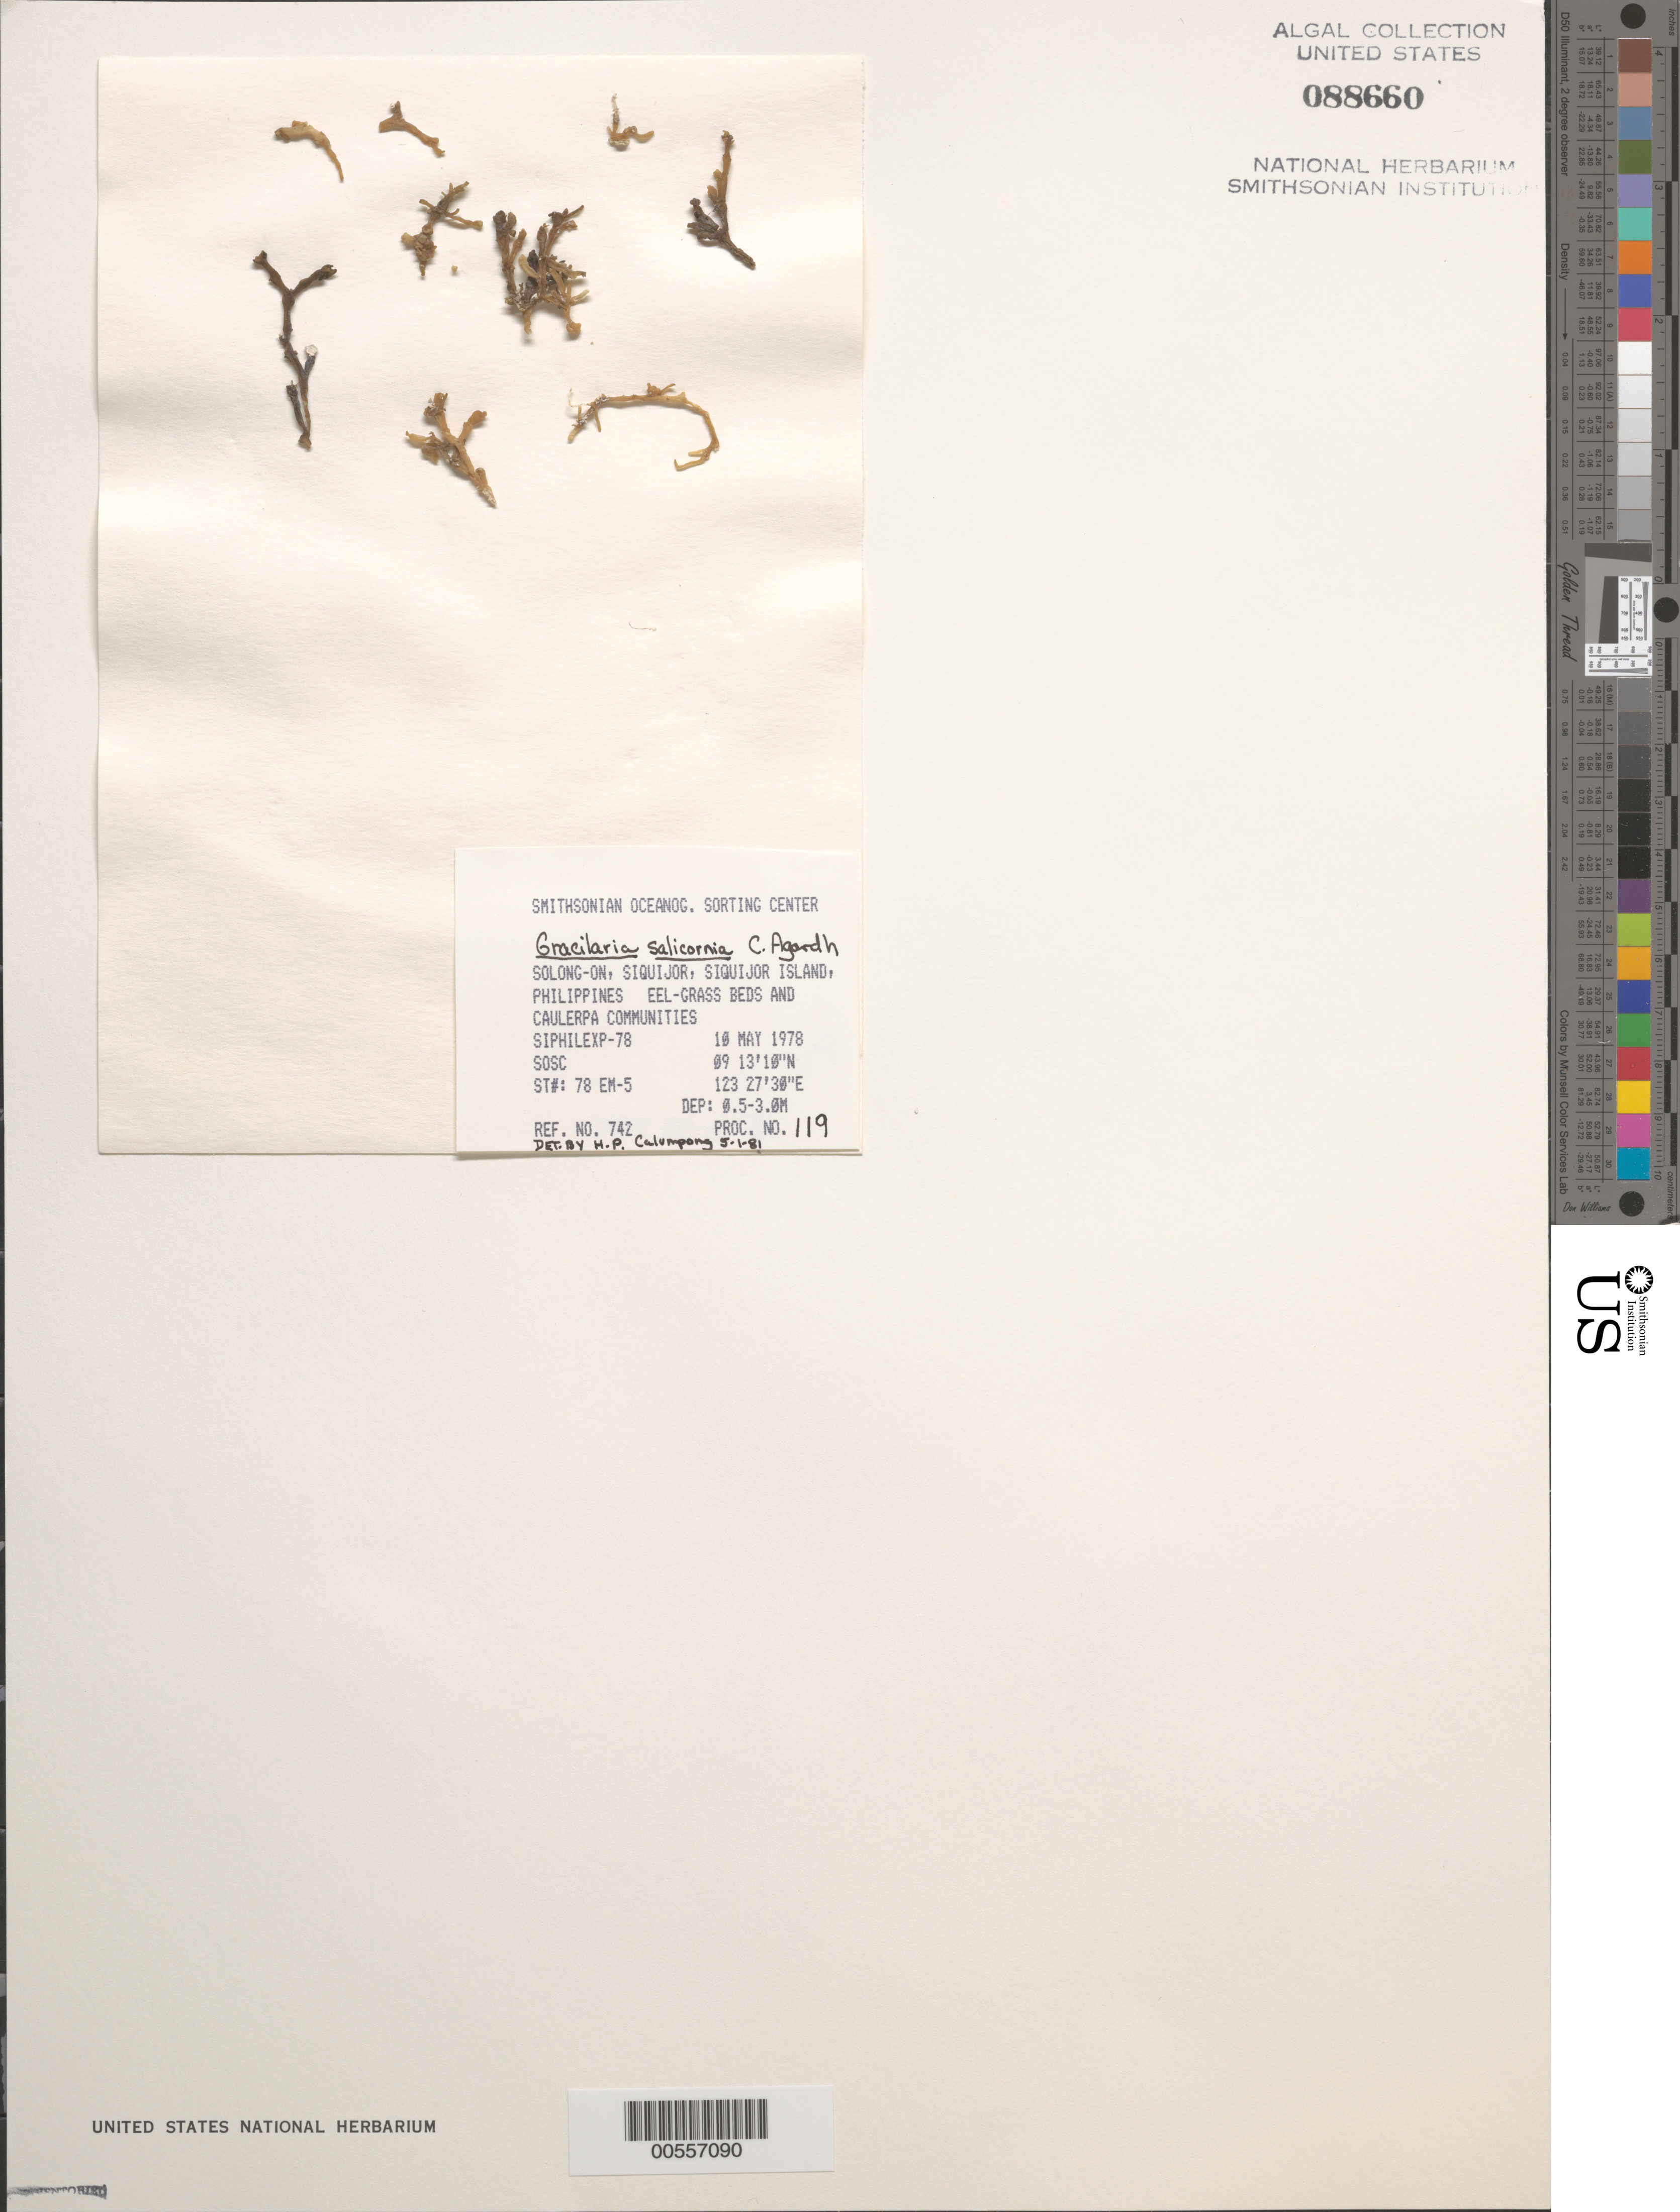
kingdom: Plantae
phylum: Rhodophyta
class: Florideophyceae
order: Gracilariales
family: Gracilariaceae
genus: Gracilaria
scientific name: Gracilaria salicornia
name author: (C. Agardh) E.Y. Dawson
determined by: Calumpong, H. P.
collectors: SOSC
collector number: Station 78 Em-5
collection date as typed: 10 May 1978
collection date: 1978-05-10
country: Philippines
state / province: Central Visayas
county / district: Siquijor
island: Siquijor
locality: Solong-on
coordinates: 09 13'10"N, 123 27'30"E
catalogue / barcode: US 88660